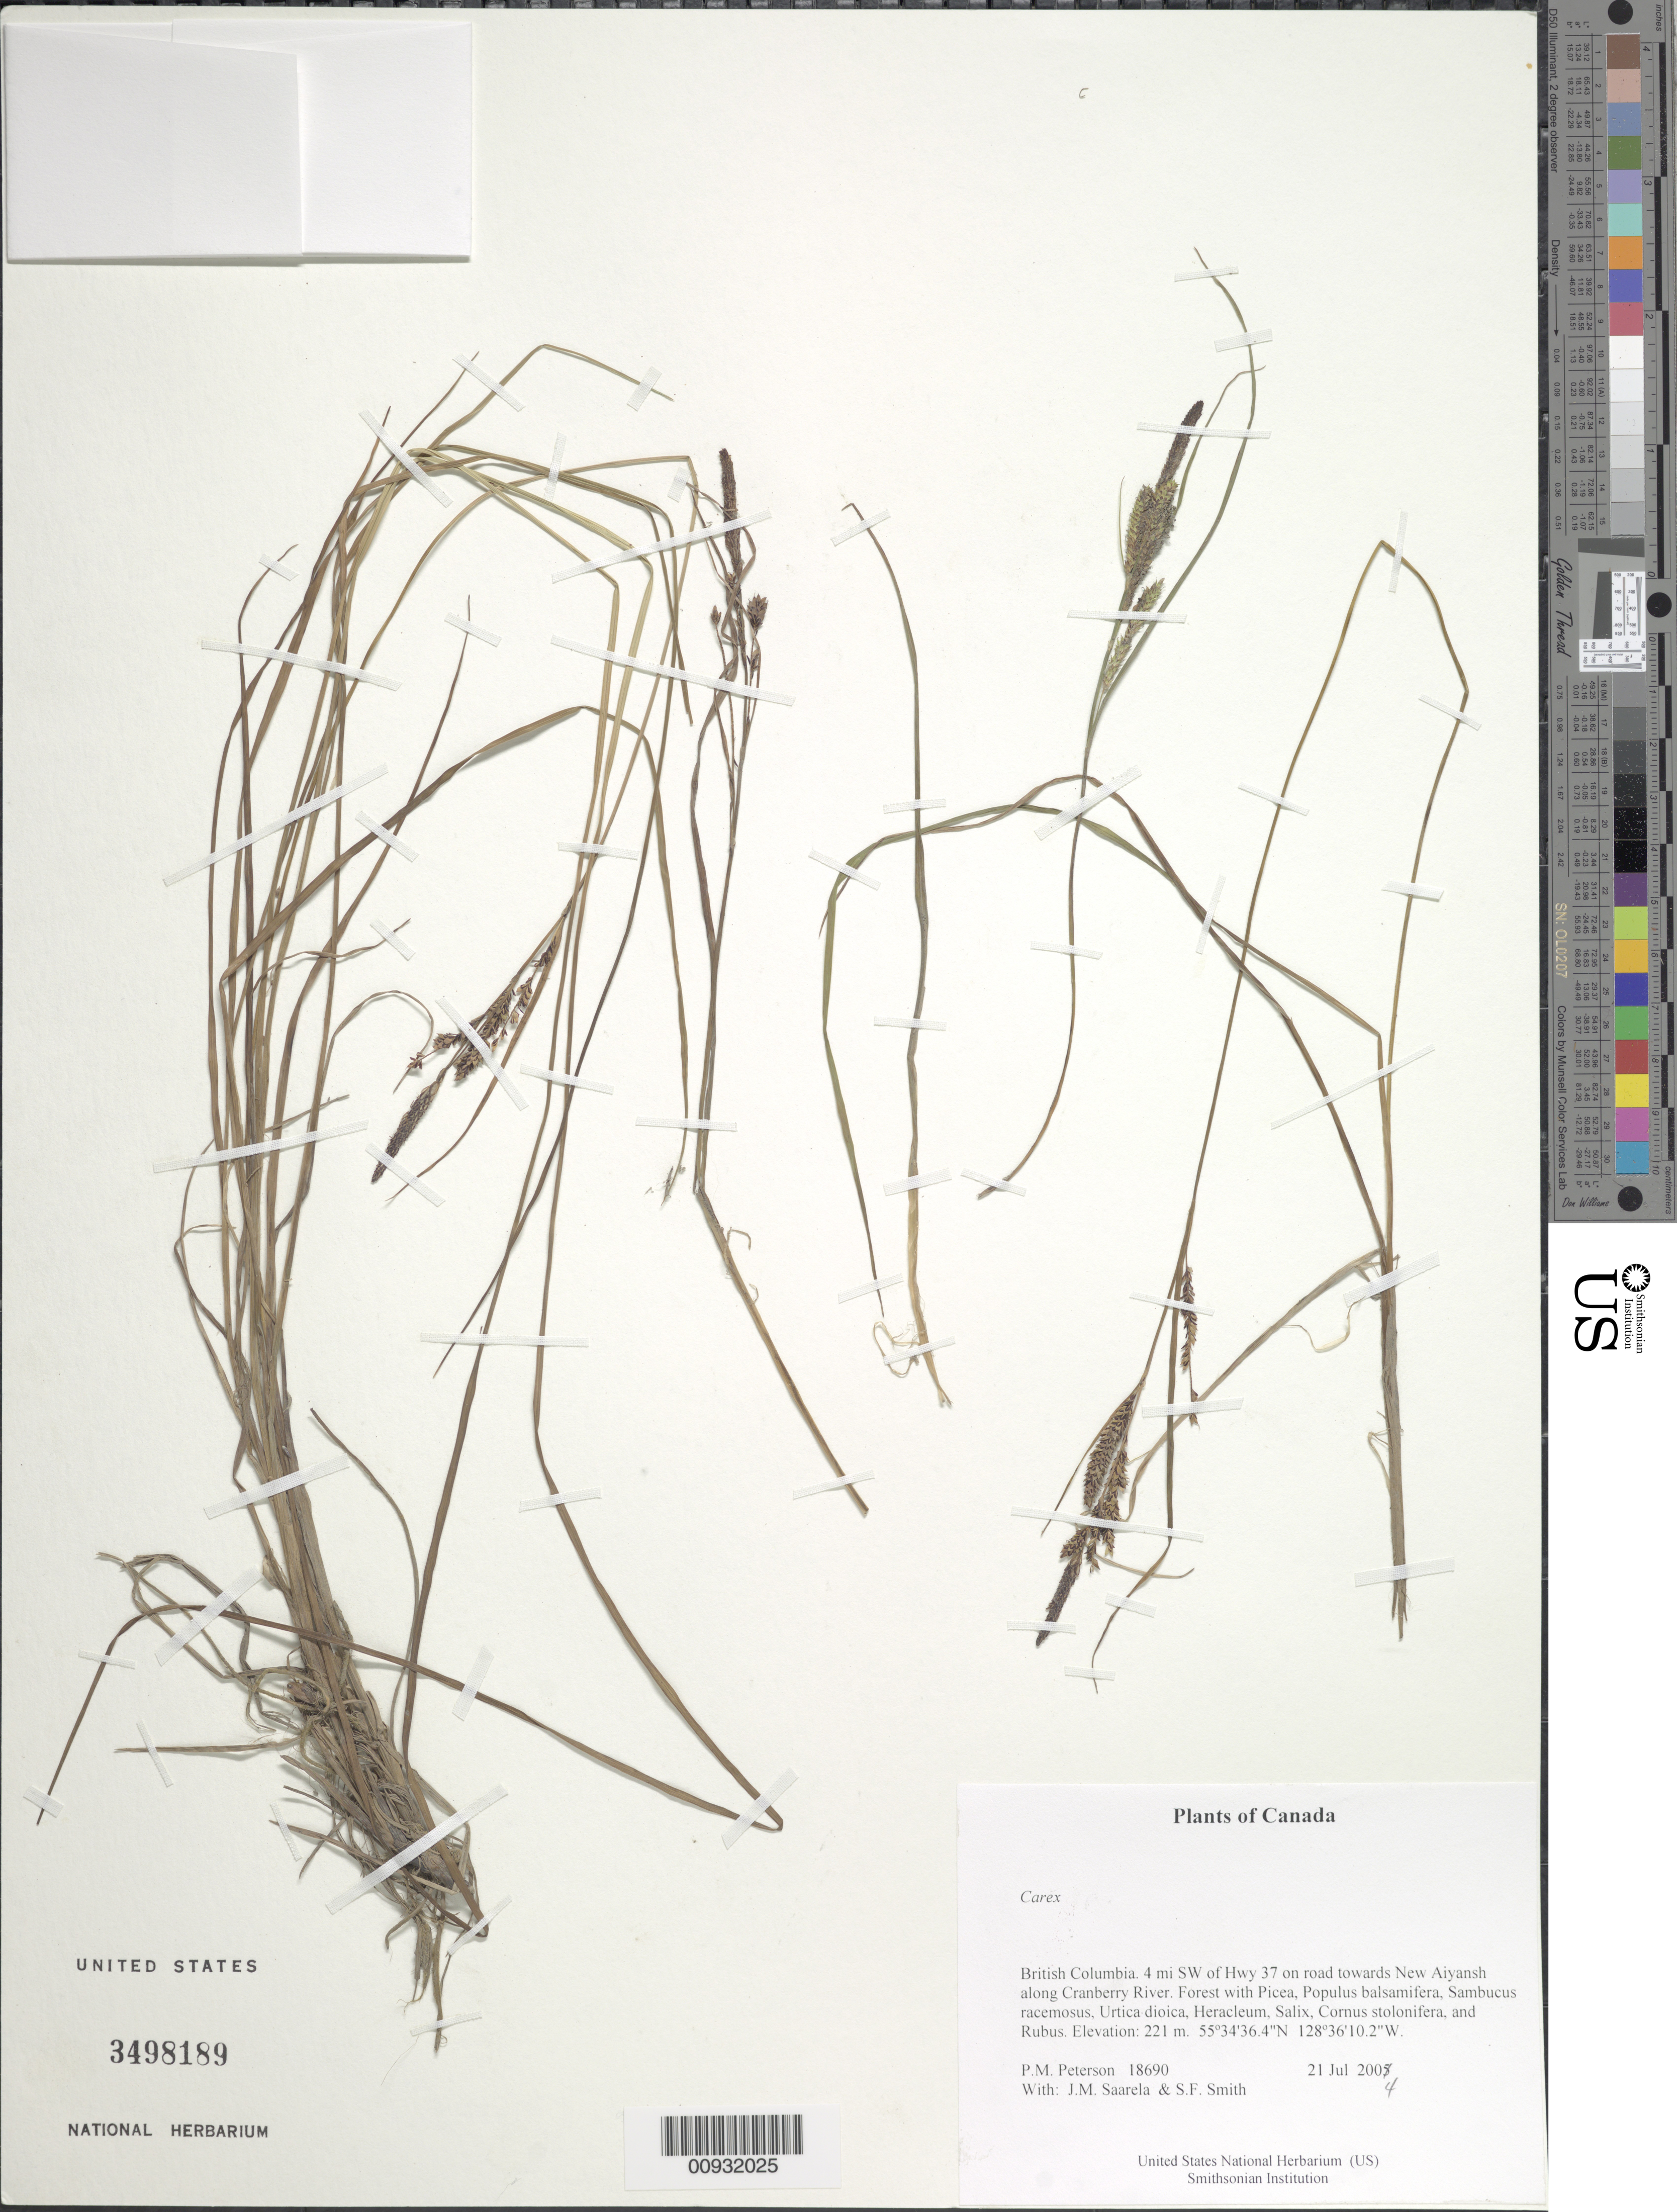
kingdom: Plantae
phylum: Tracheophyta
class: Liliopsida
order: Poales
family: Cyperaceae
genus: Carex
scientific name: Carex sp.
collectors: P. M. Peterson, J. Saarela & S.F. Smith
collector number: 18690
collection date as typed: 21 Jul 2004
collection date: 2004-07-21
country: Canada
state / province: British Columbia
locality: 4 mi SW of Hwy 37 on road towards New Aiyansh along Cranberry River. Forest with Picea, Populus balsamifera, Sambucus racemosus, Urtica dioica, Heracleum, Salix, Cornus stolonifera, and Rubus.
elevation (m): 221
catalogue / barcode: US 3498189